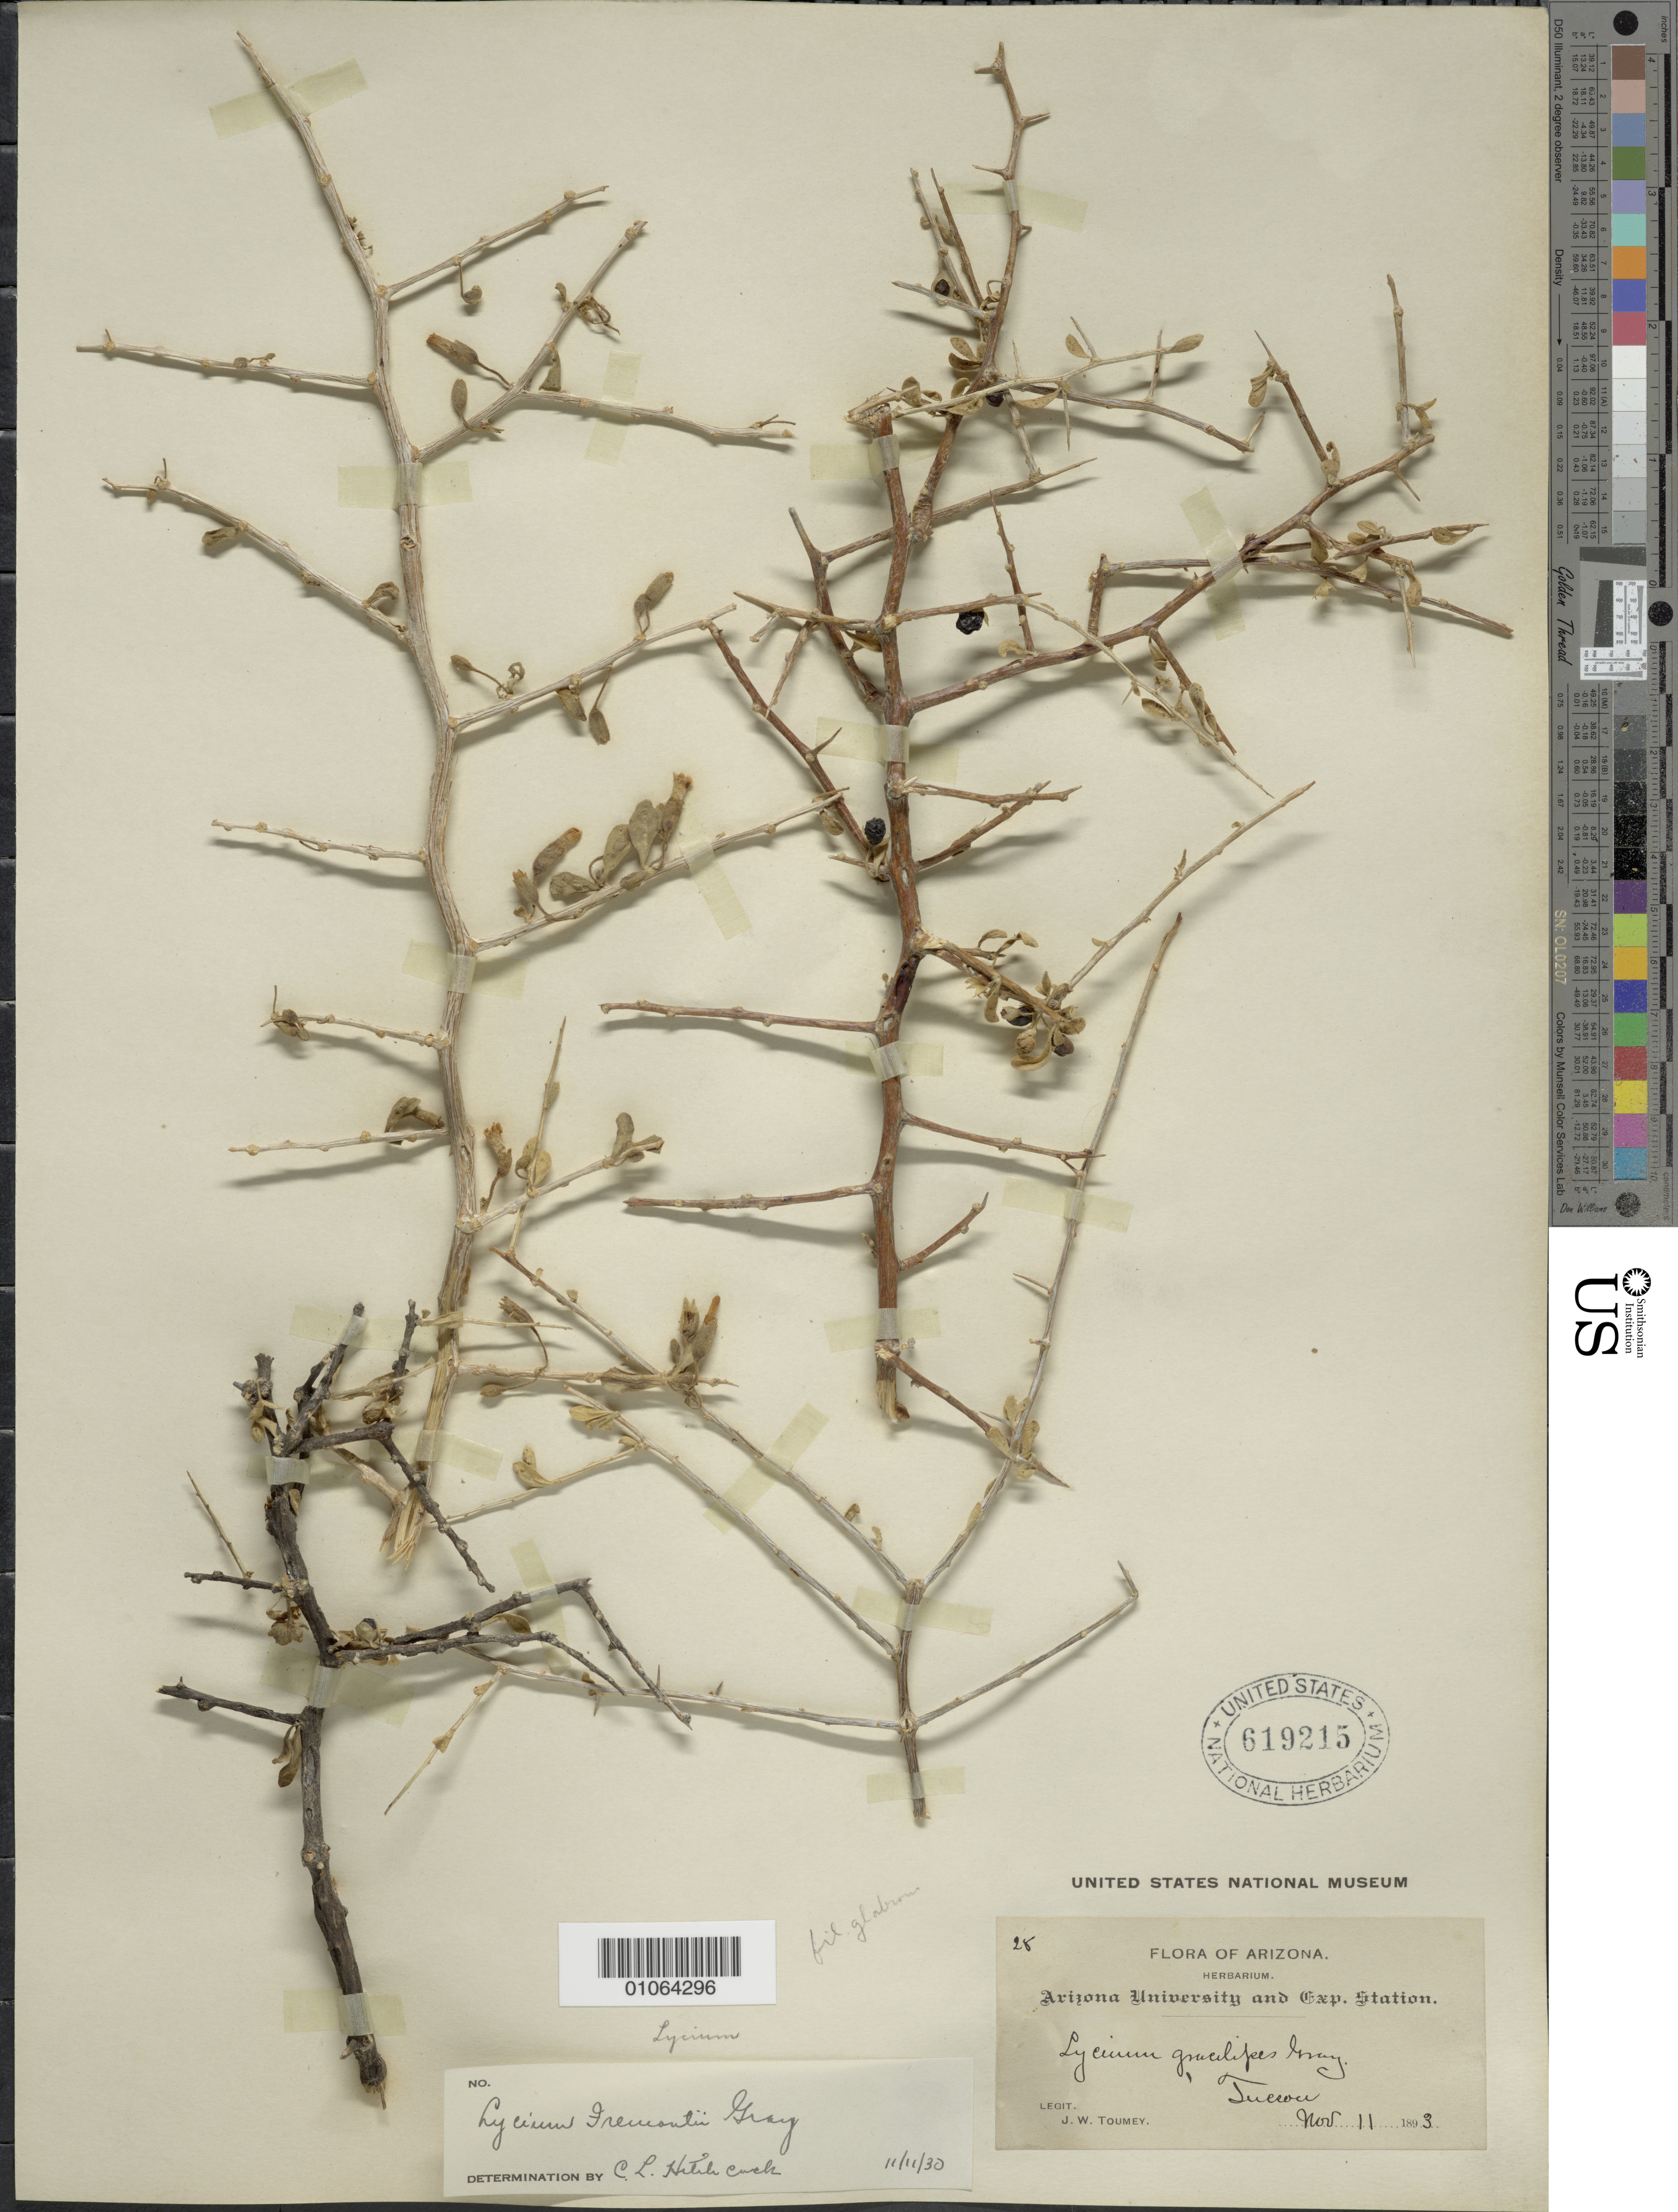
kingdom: Plantae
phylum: Tracheophyta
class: Magnoliopsida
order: Solanales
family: Solanaceae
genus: Lycium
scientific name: Lycium fremontii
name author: A. Gray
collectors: J. W. Toumey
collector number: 28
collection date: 1893-11-11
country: United States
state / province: Arizona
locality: Tucson.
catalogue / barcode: US 619215